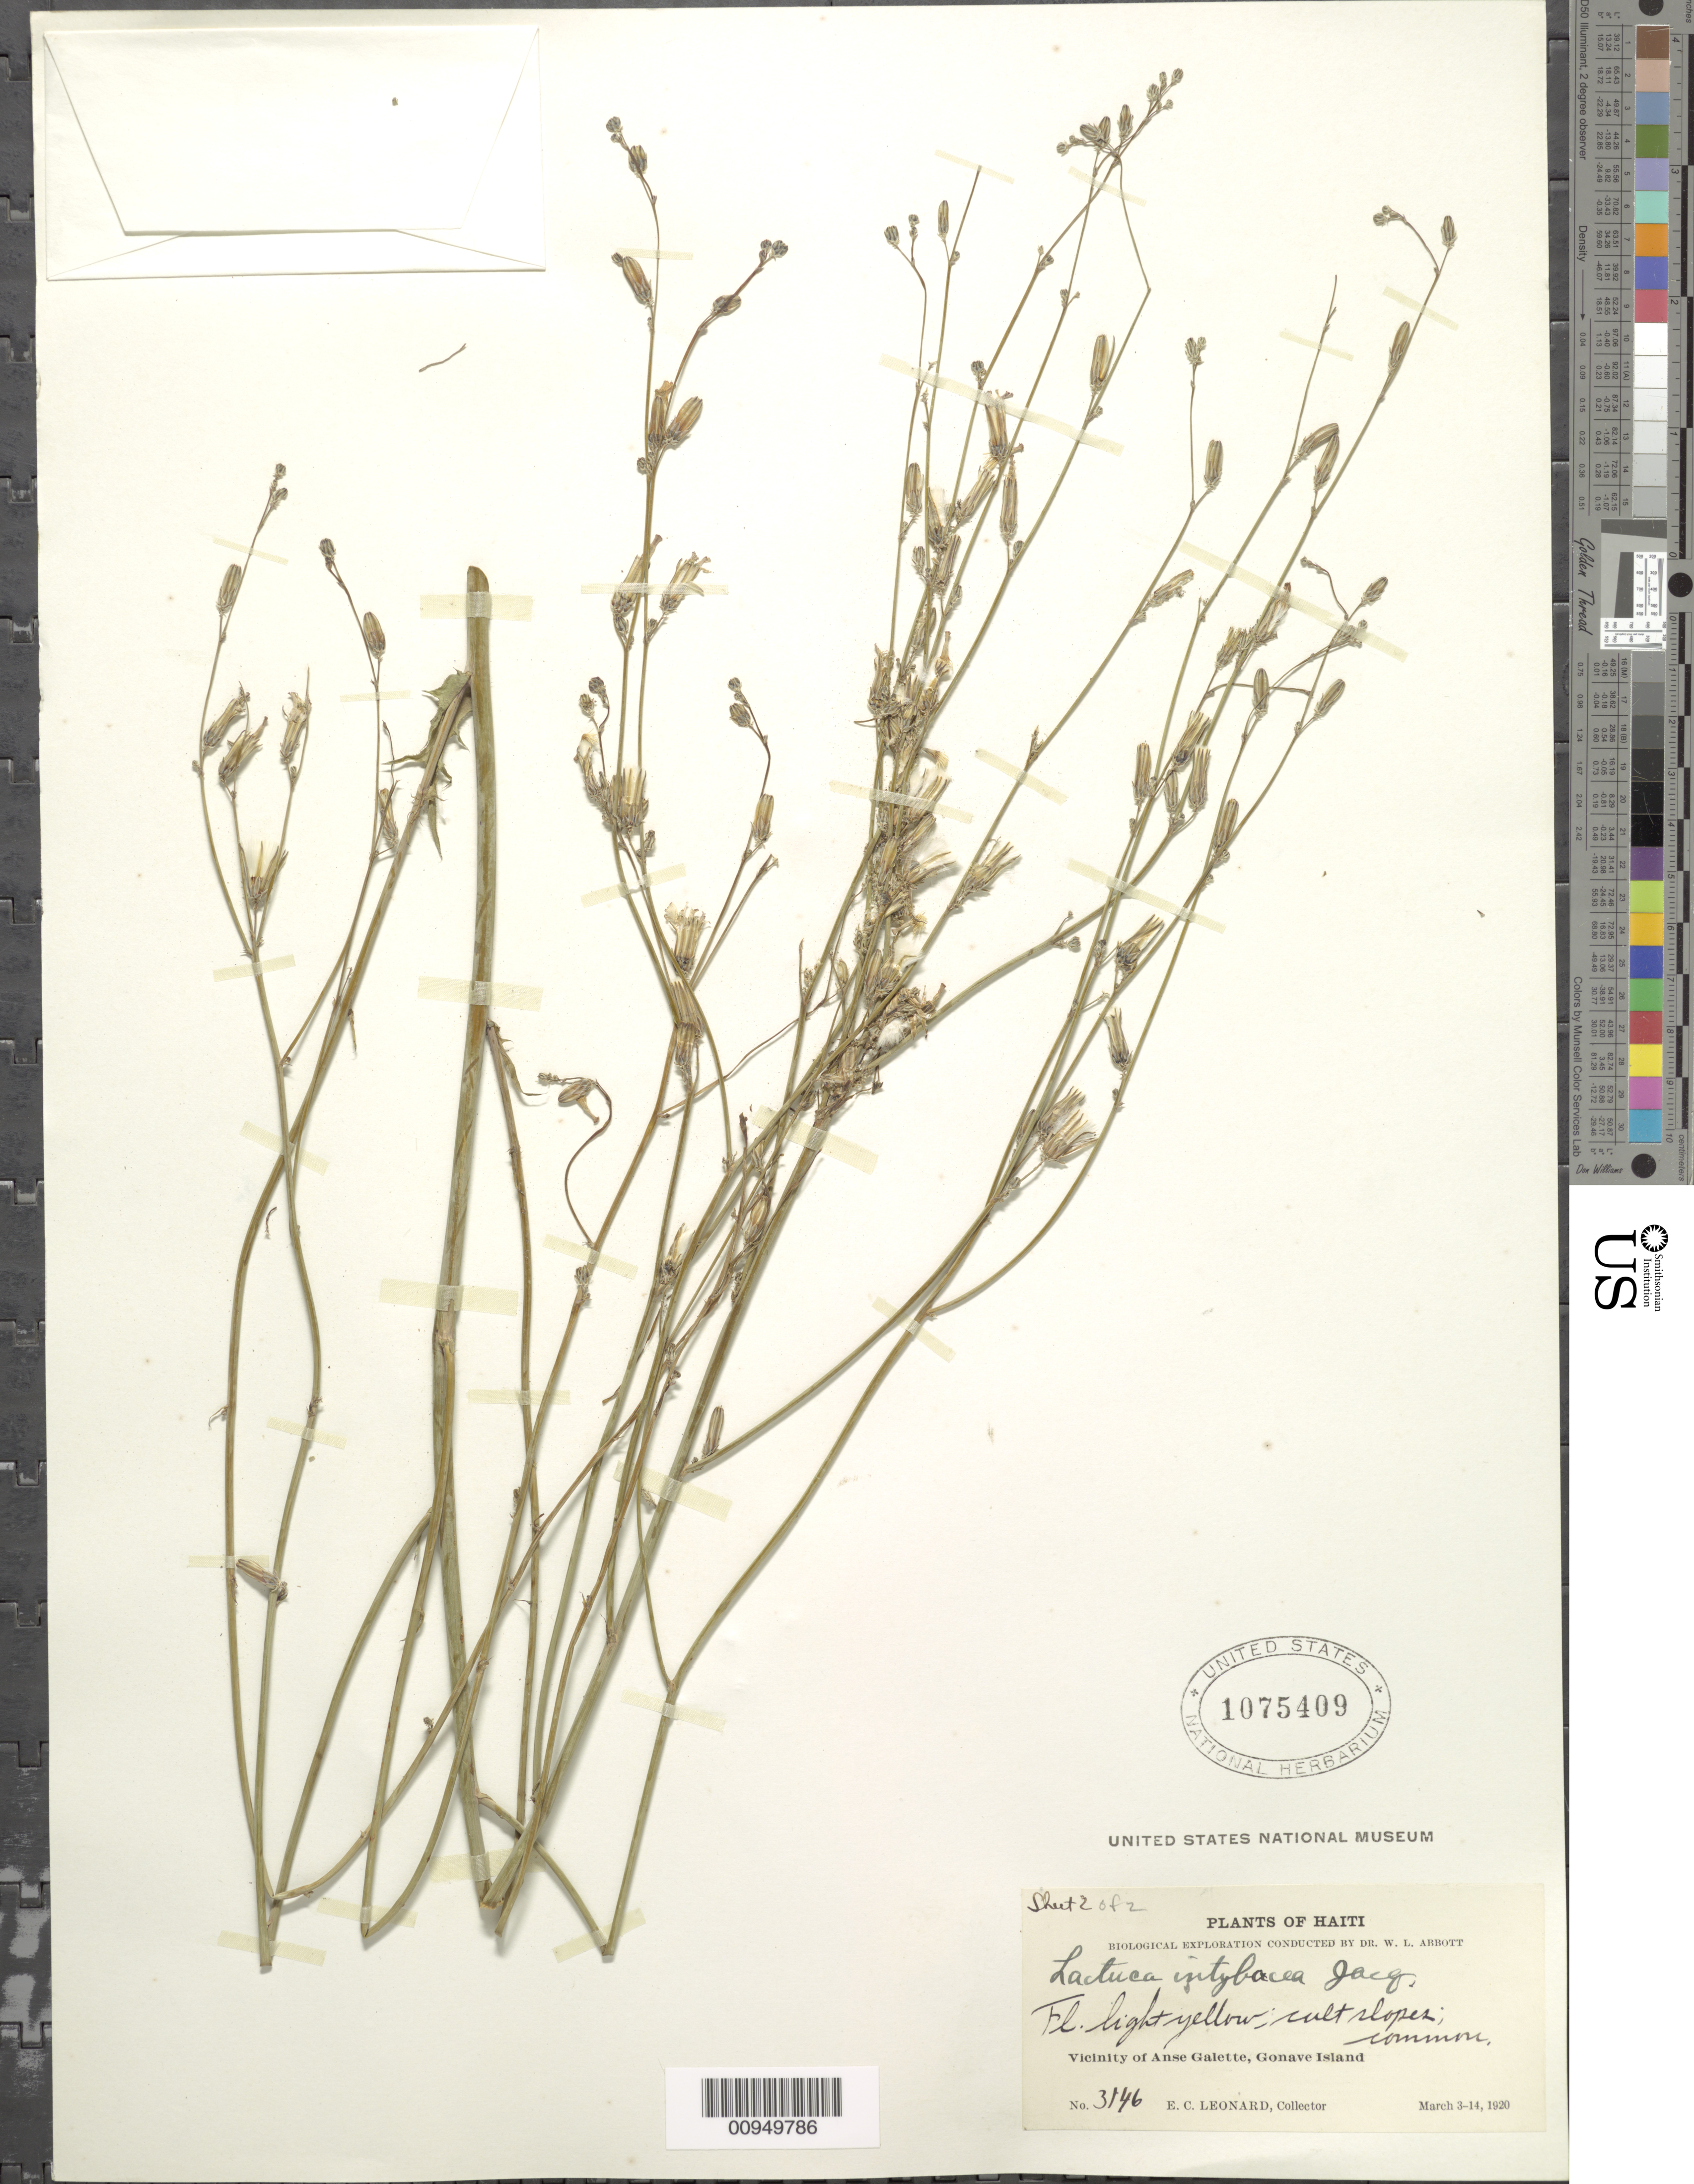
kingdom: Plantae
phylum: Tracheophyta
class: Magnoliopsida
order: Asterales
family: Asteraceae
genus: Launaea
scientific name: Launaea intybacea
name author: (Jacq.) Beauverd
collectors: E. C. Leonard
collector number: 3146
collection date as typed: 03 Mar 1920 to 14 Mar 1920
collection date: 1920-03-03/1920-03-14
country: Haiti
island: Gonave I.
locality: Vicinity of Anse Galette.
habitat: Cultivated slopes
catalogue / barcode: US 1075409